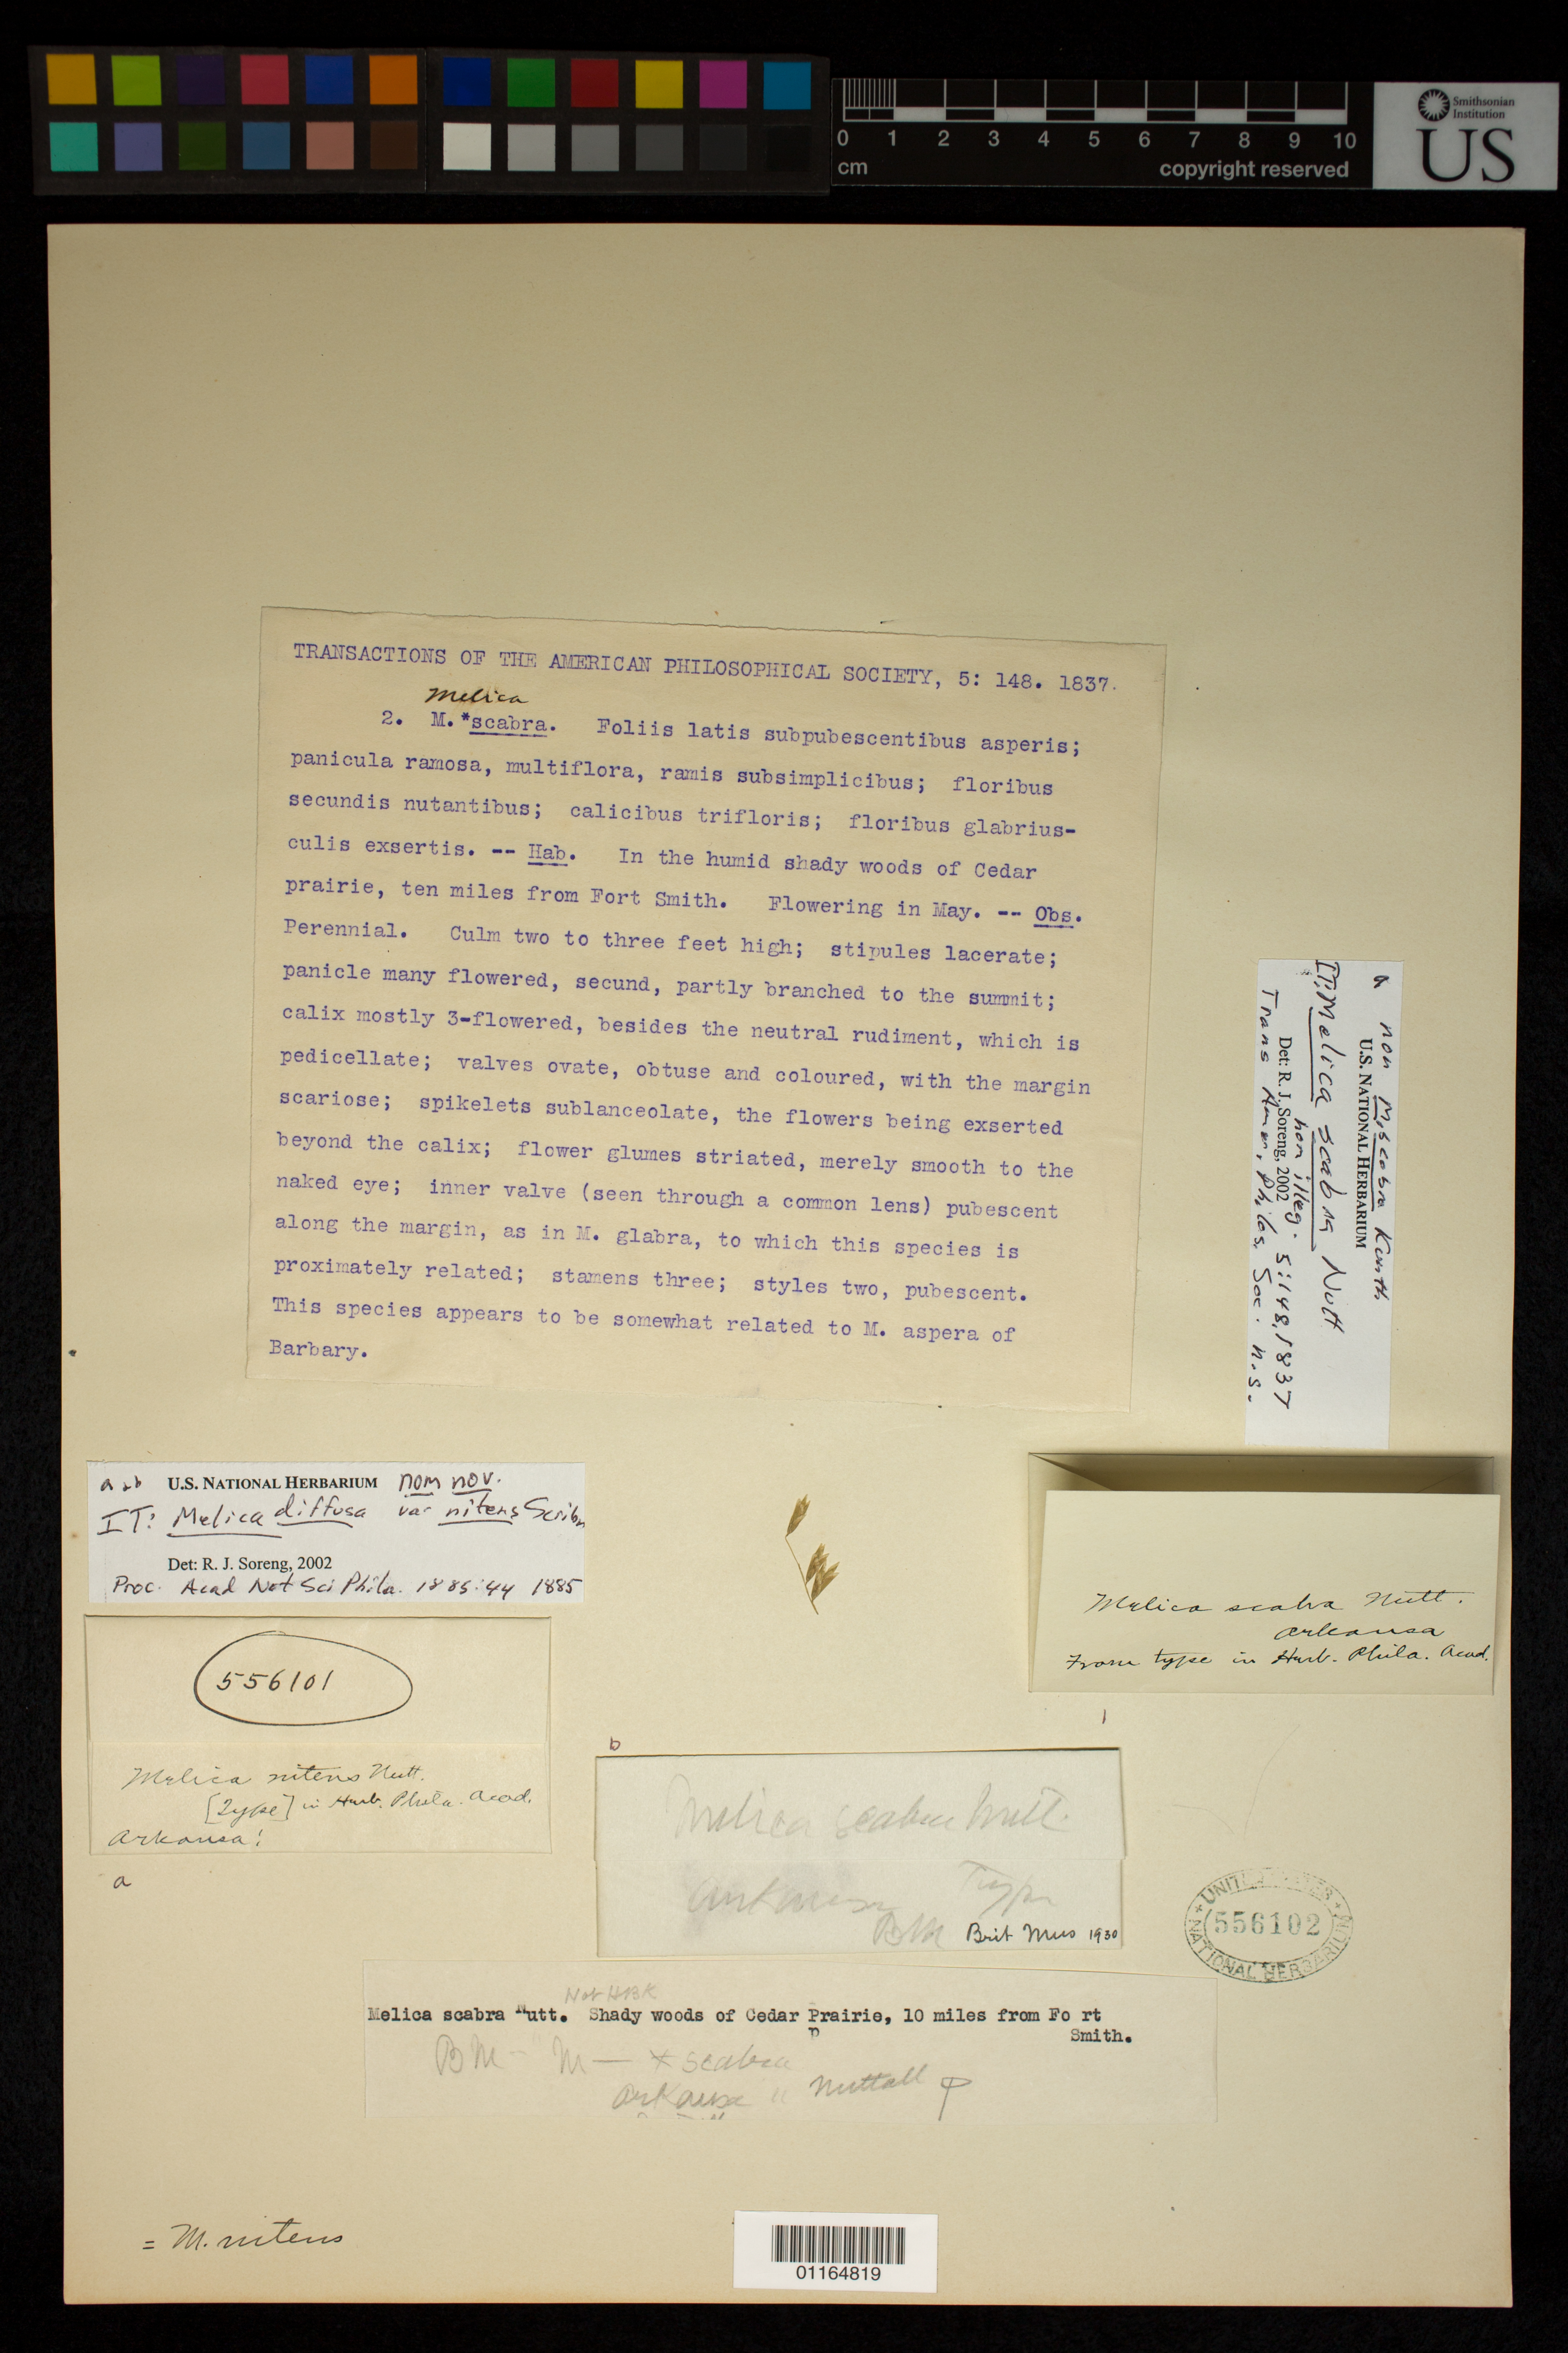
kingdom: Plantae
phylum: Tracheophyta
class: Liliopsida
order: Poales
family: Poaceae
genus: Melica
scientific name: Melica diffusa var. nitens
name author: Scribn.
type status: Isolectotype; Isosyntype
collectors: T. Nuttall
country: United States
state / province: Arkansas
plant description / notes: Fragmentary material of type specimen ex herb. Phila. Acad. (PH). Mounted on sheet with type material of Melica scabra Nutt.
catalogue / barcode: US 556101